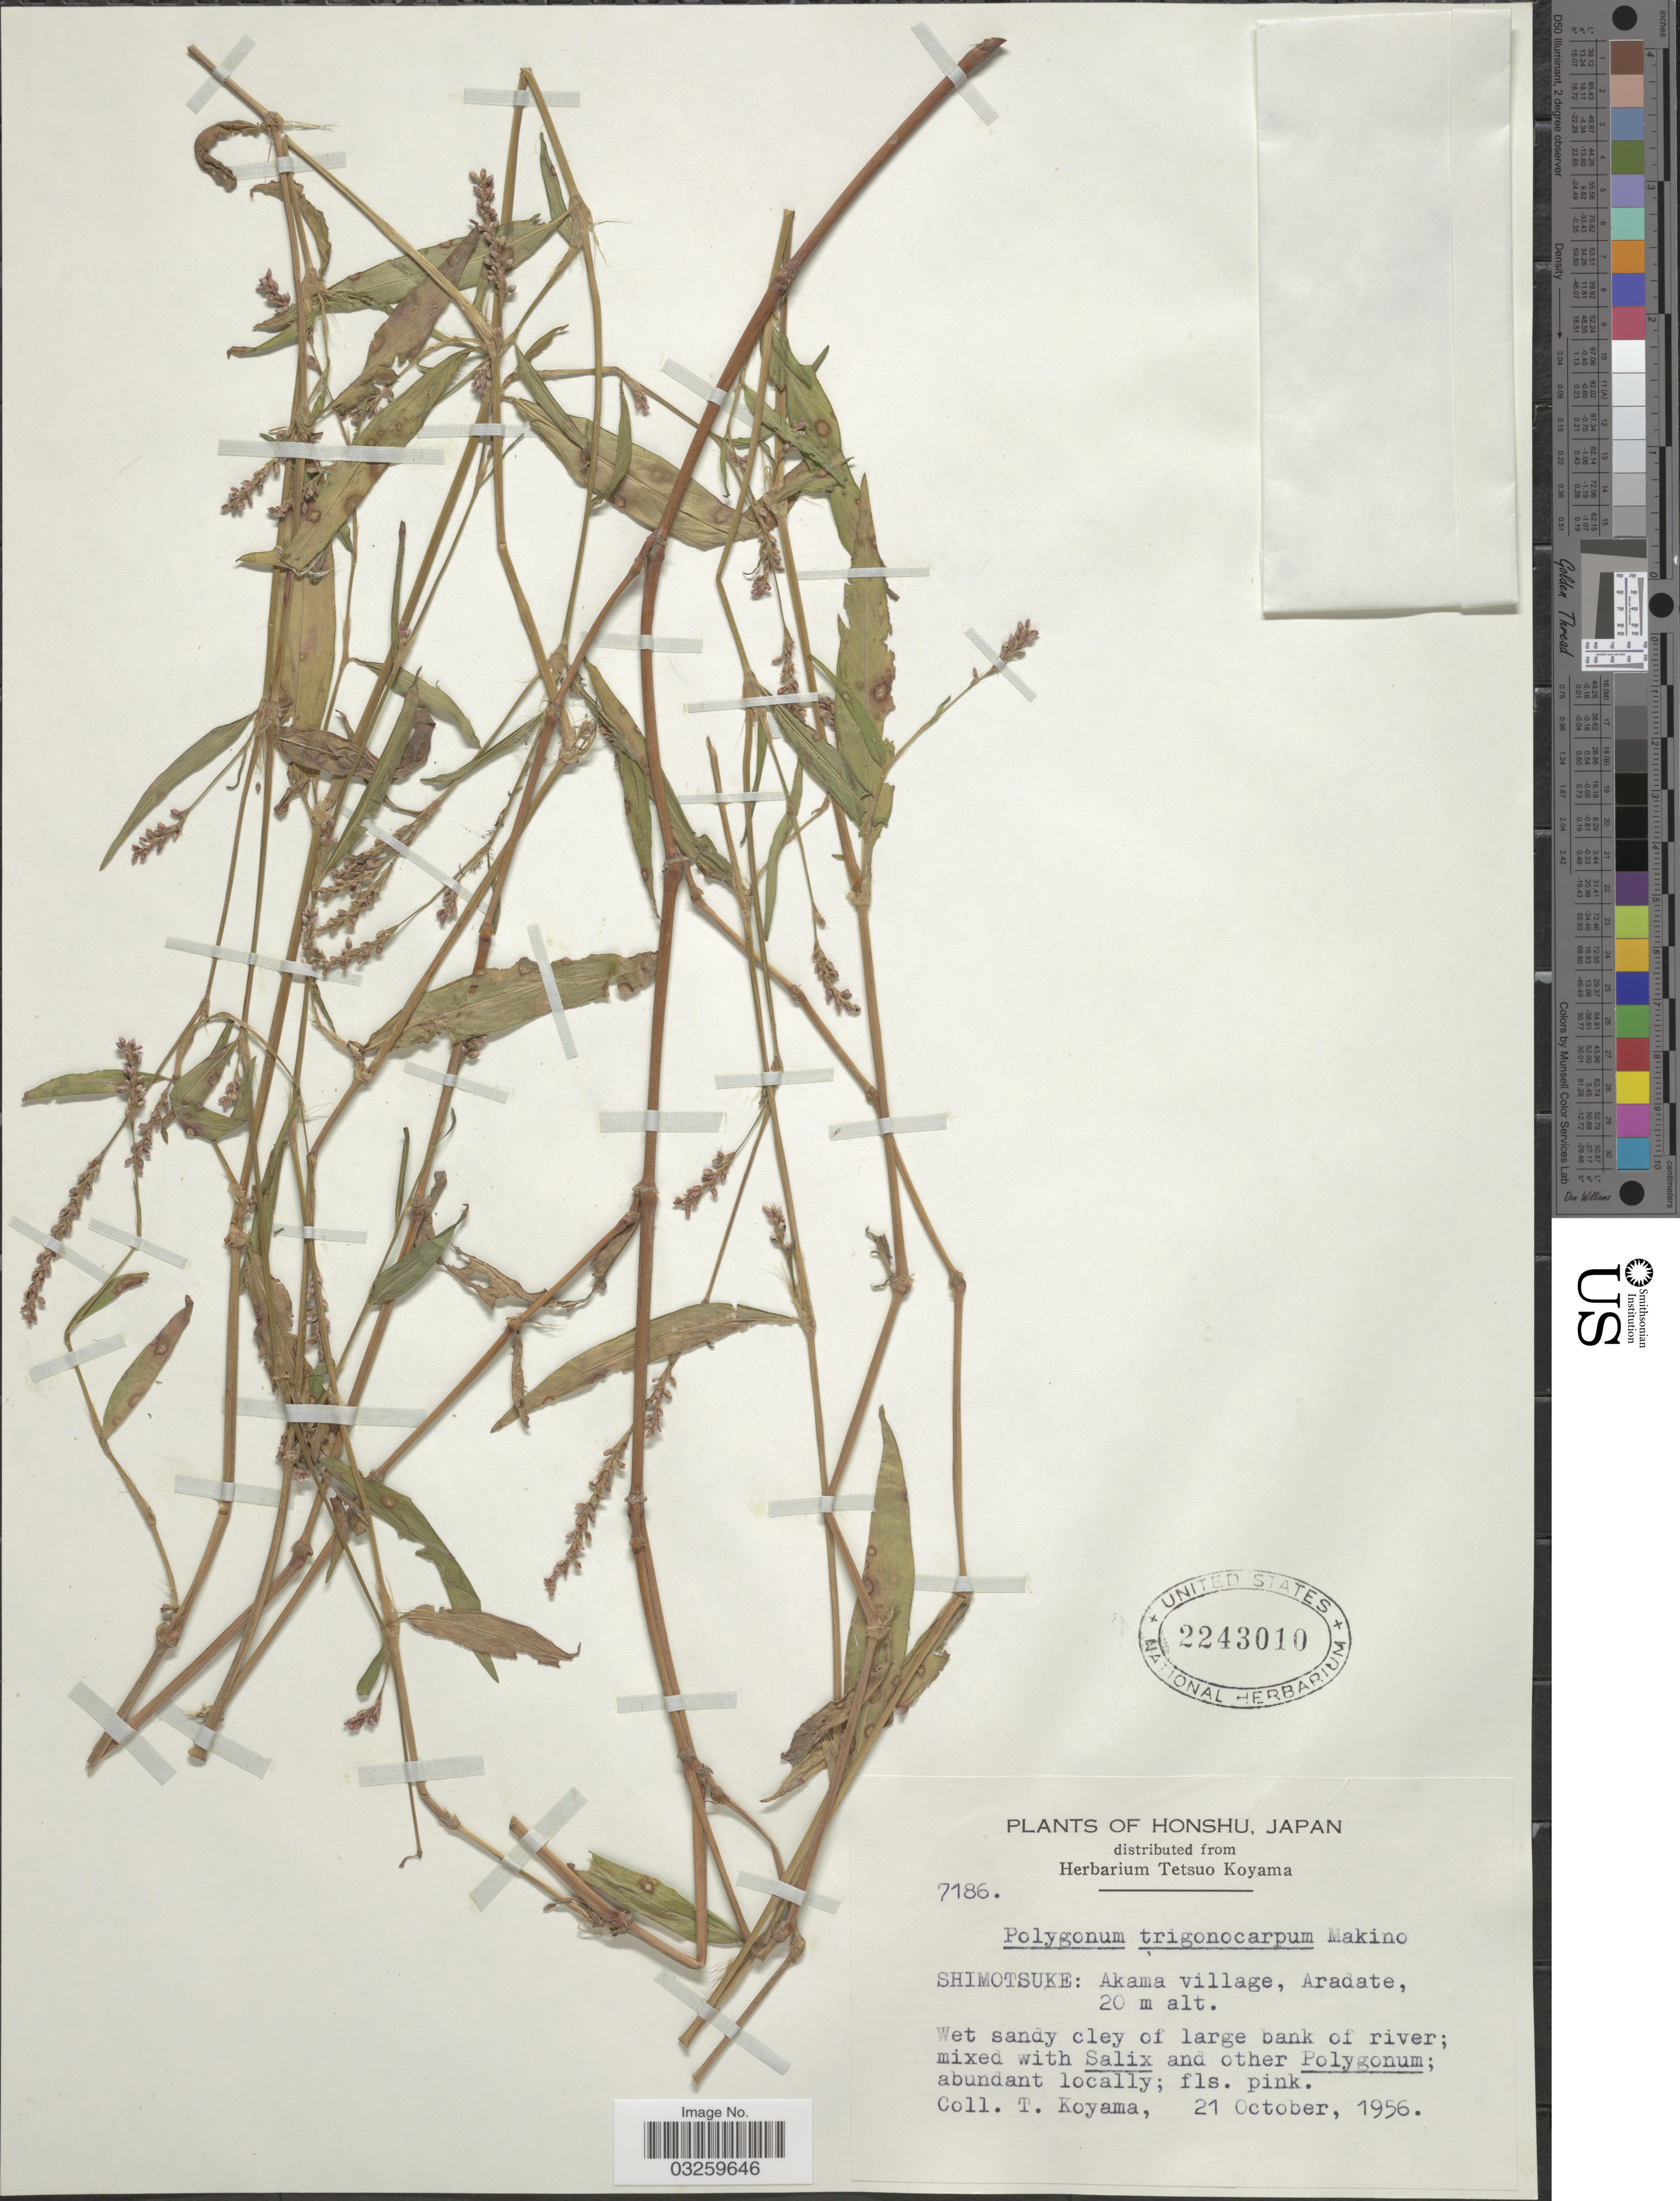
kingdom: Plantae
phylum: Tracheophyta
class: Magnoliopsida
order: Caryophyllales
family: Polygonaceae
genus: Polygonum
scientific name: Polygonum trigonocarpum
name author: (Makino) Kudô & Masam.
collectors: T. Koyama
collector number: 7186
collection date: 1956-10-21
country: Japan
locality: Honshu. Shimotsuke: Akama village, Aradate.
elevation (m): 20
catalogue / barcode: US 2243010